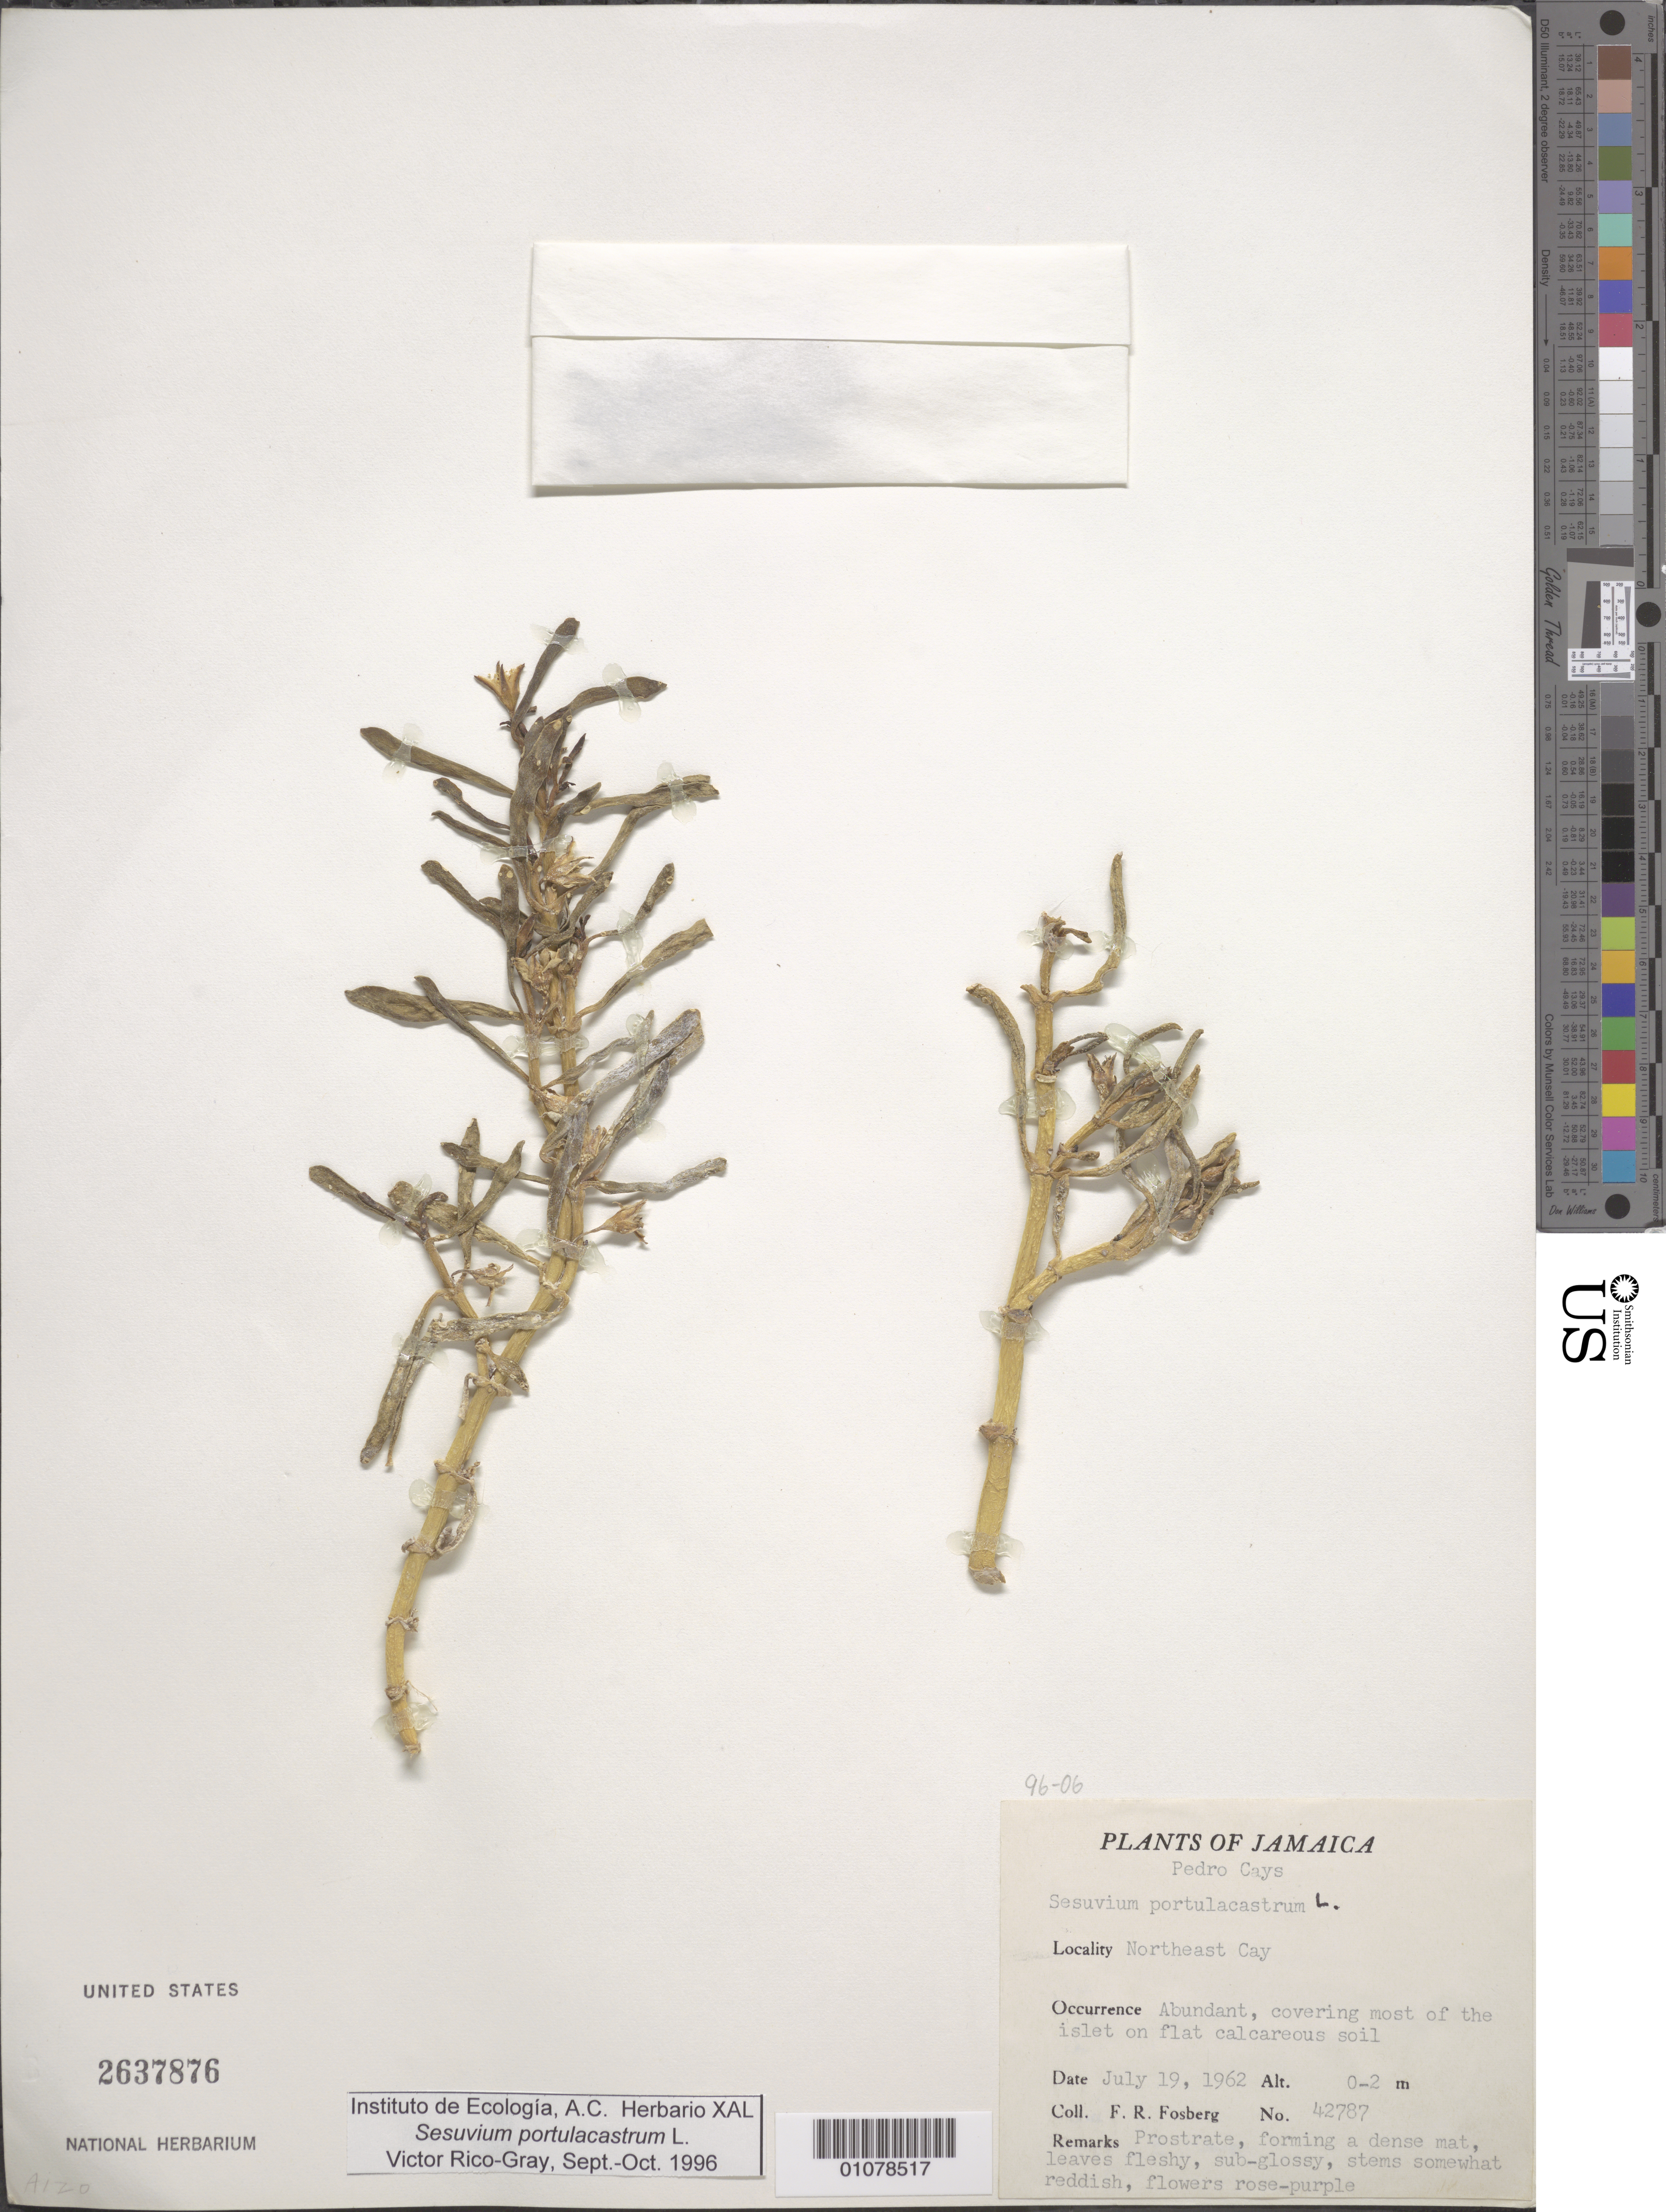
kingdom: Plantae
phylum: Tracheophyta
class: Magnoliopsida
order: Caryophyllales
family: Aizoaceae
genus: Sesuvium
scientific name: Sesuvium portulacastrum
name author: (L.) L.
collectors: F. R. Fosberg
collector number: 42787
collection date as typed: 19 Jul 1962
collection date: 1962-07-19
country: Jamaica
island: Jamaica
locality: Pedro Cays, Northeast Cay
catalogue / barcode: US 2637876